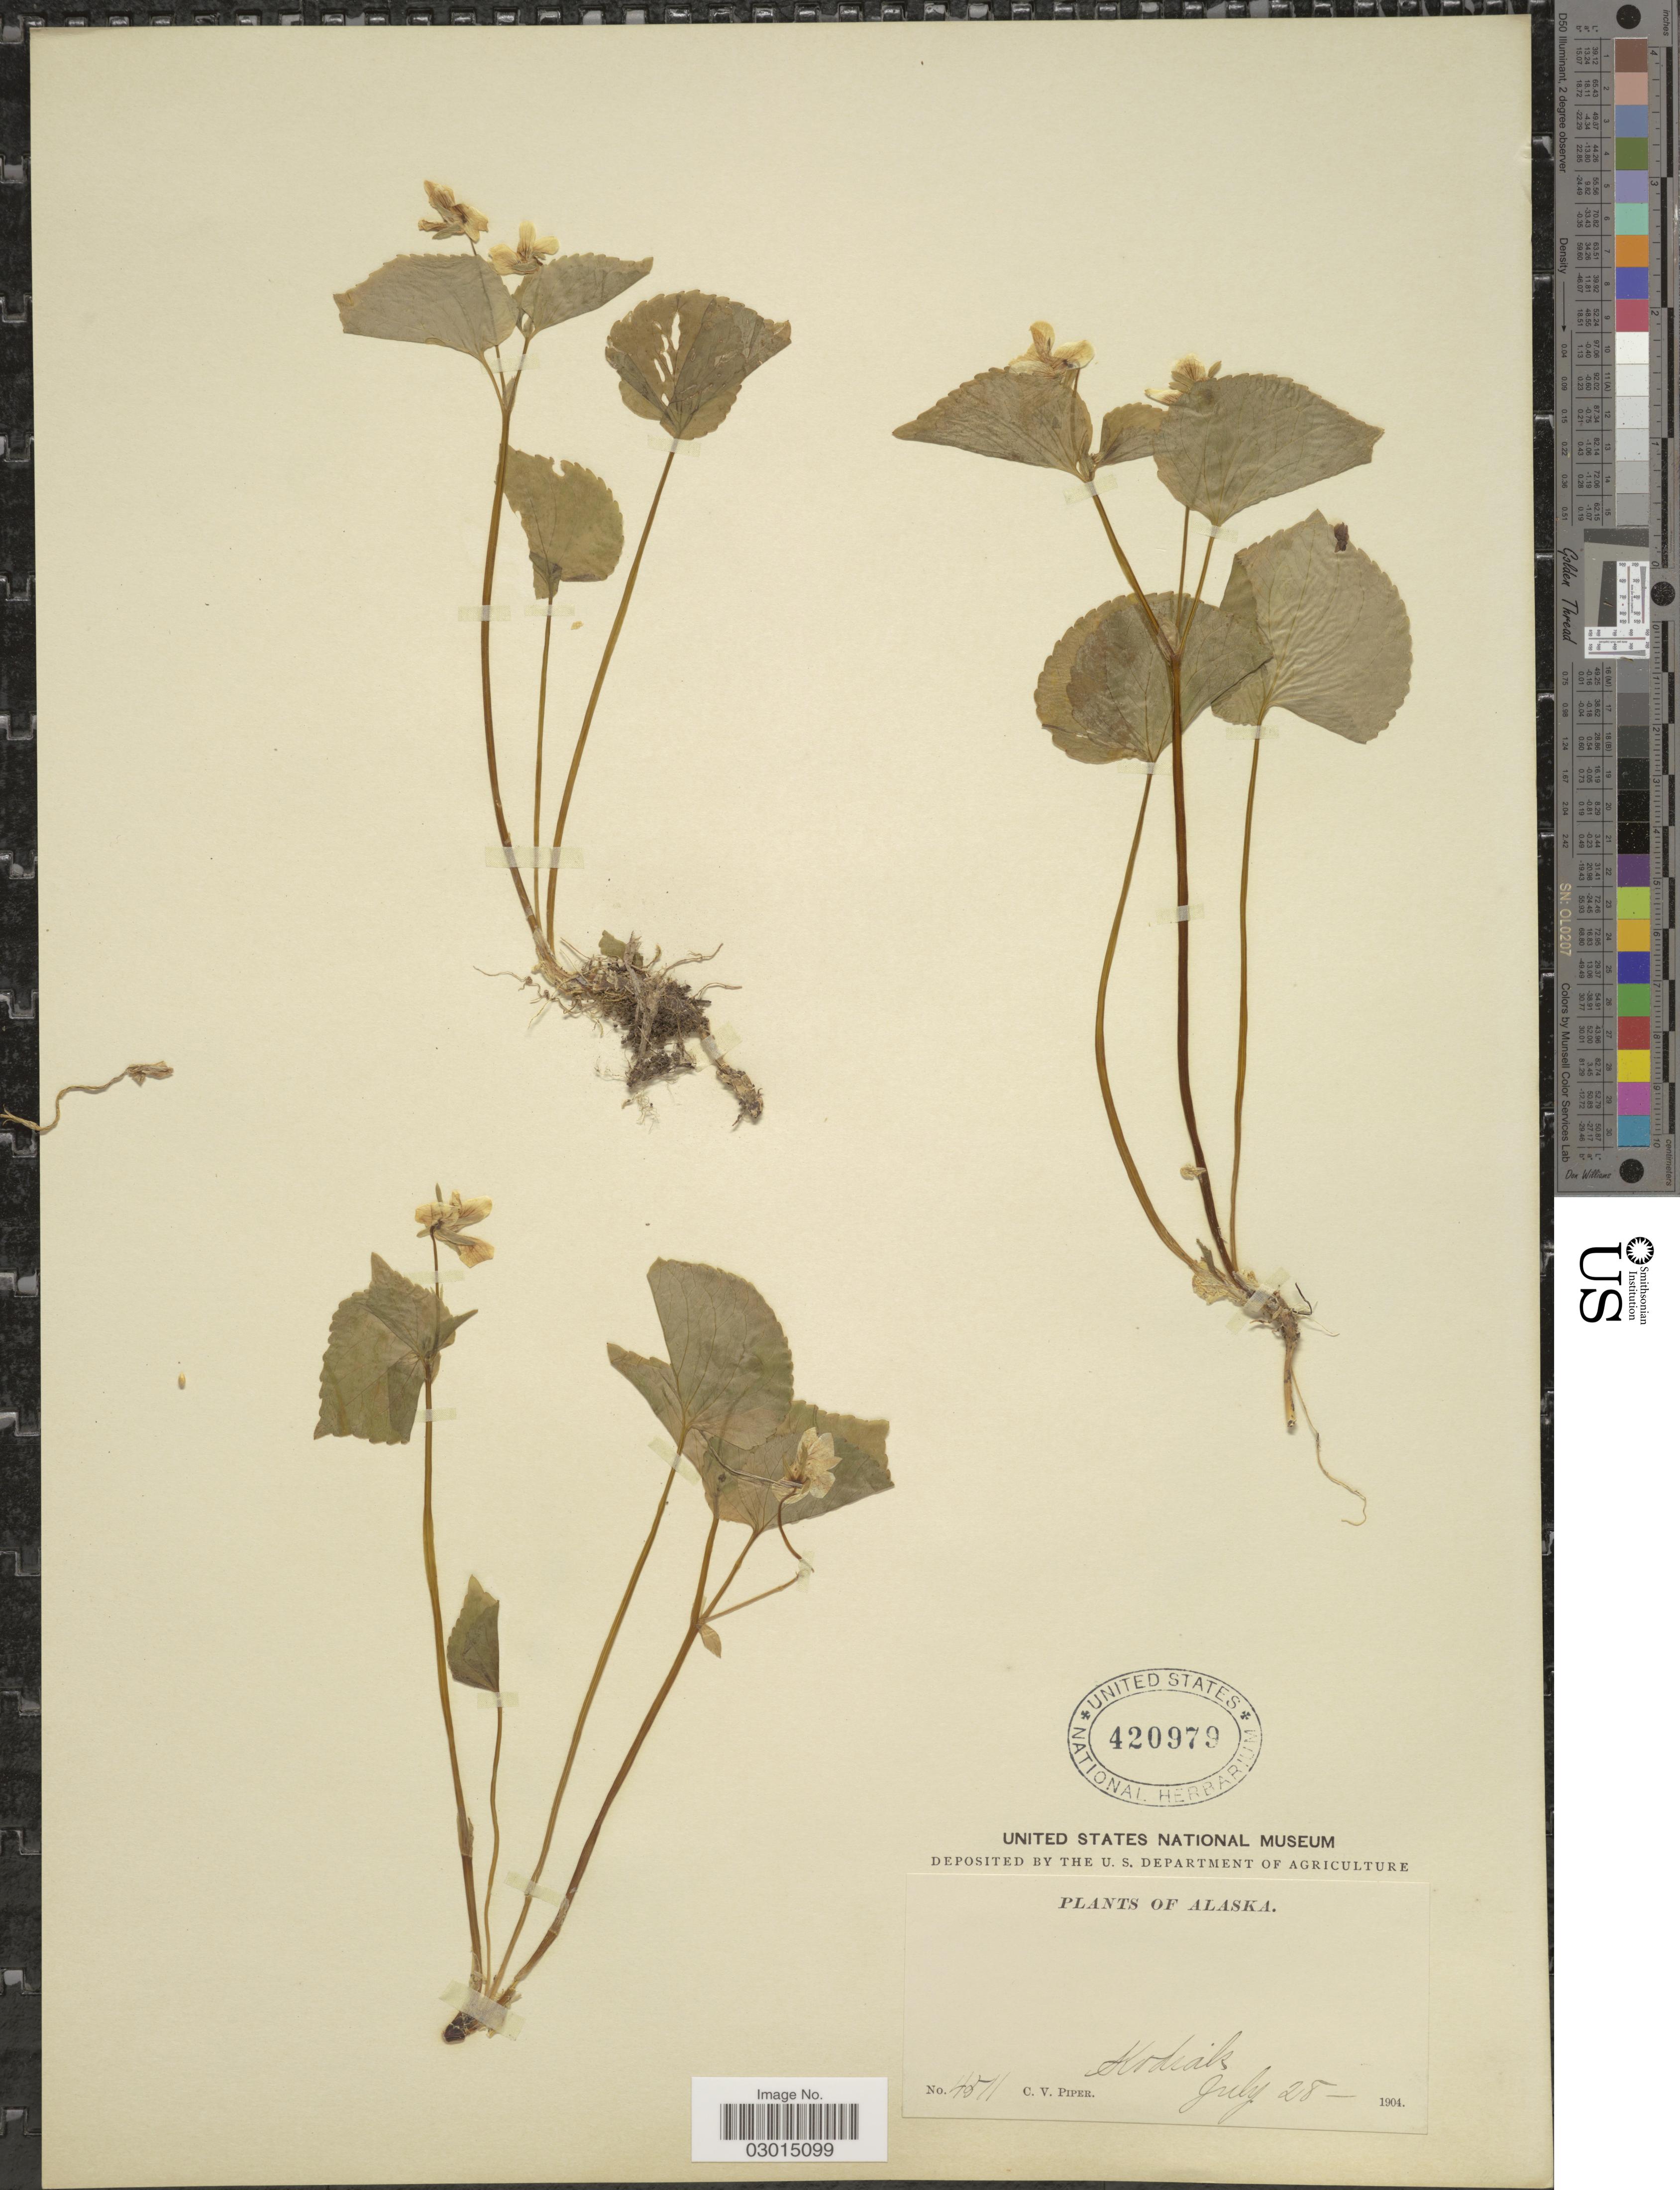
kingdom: Plantae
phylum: Tracheophyta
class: Magnoliopsida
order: Malpighiales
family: Violaceae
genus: Viola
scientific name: Viola glabella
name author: Nutt.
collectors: C. V. Piper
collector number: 4511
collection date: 1904-07-28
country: United States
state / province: Alaska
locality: Kodiak.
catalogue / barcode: US 420979